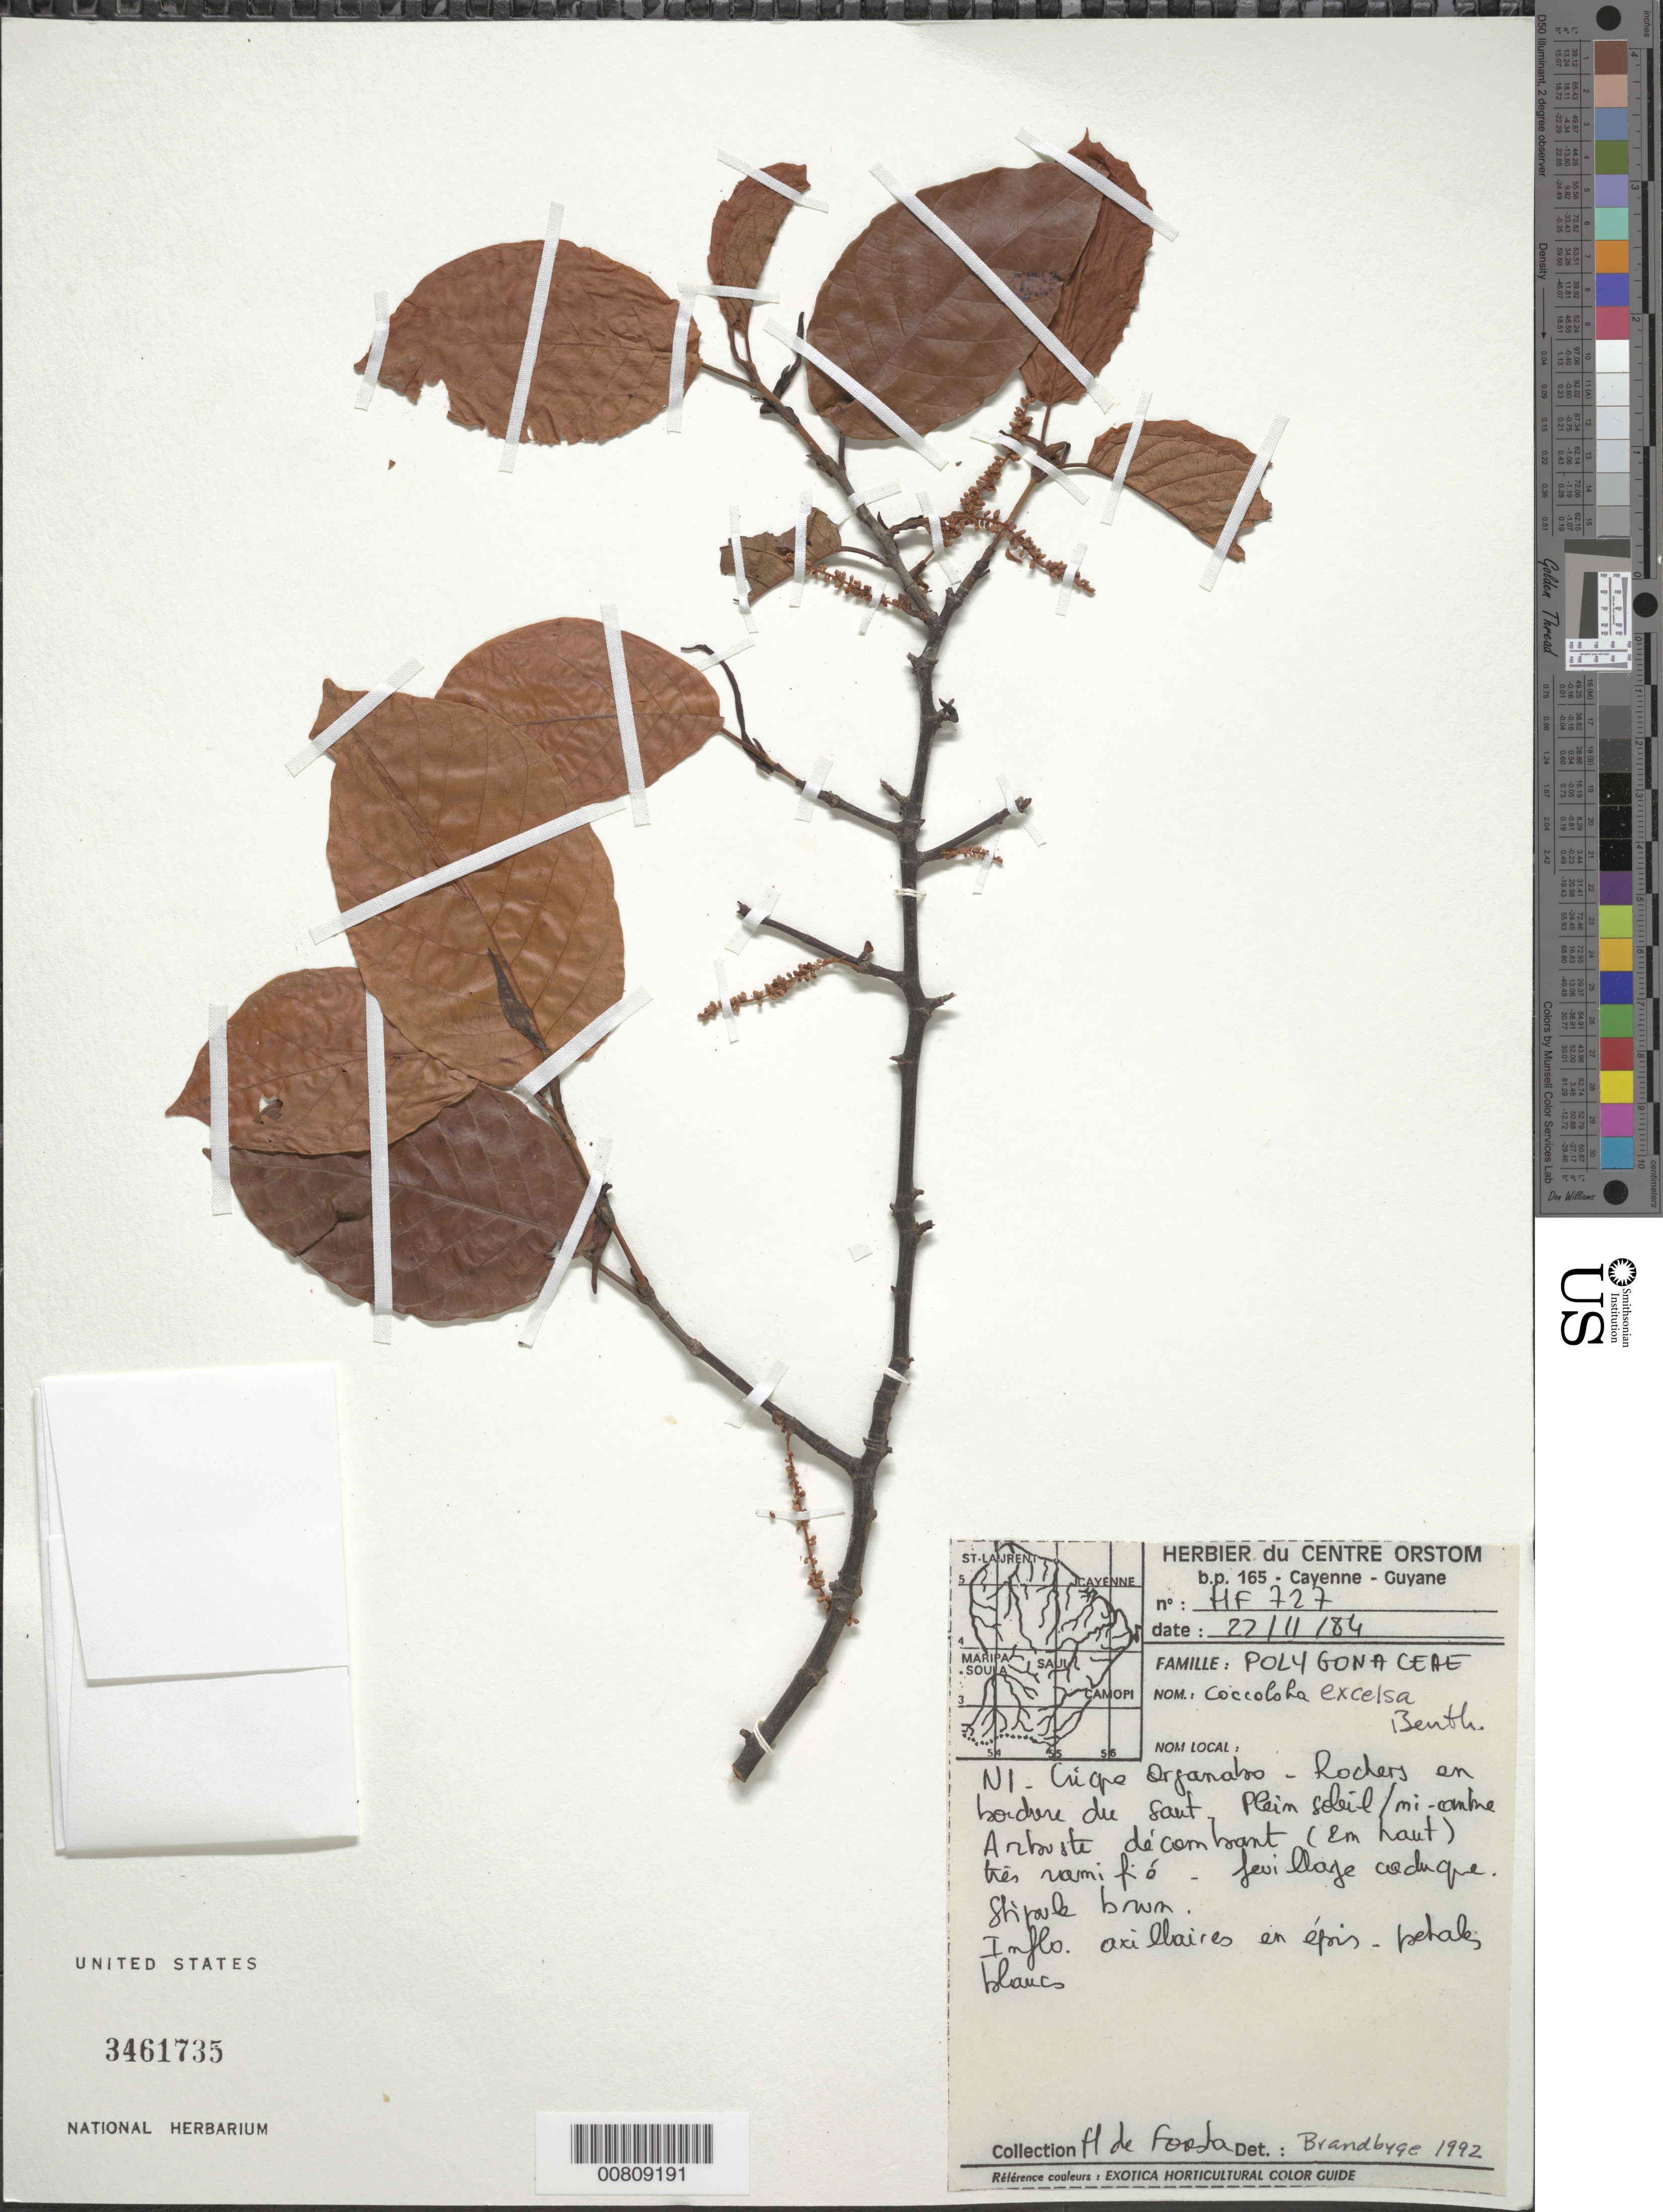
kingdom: Plantae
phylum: Tracheophyta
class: Magnoliopsida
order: Caryophyllales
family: Polygonaceae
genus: Coccoloba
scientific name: Coccoloba excelsa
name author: Benth.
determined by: Brandbyge, J.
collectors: H. de Foresta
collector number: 727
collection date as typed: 22-Nov-84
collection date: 1984-11-22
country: French Guiana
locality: Crique Organabo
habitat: Rochers en bordure du saut. Plein soleil / mi-ombre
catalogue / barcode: US 3461735